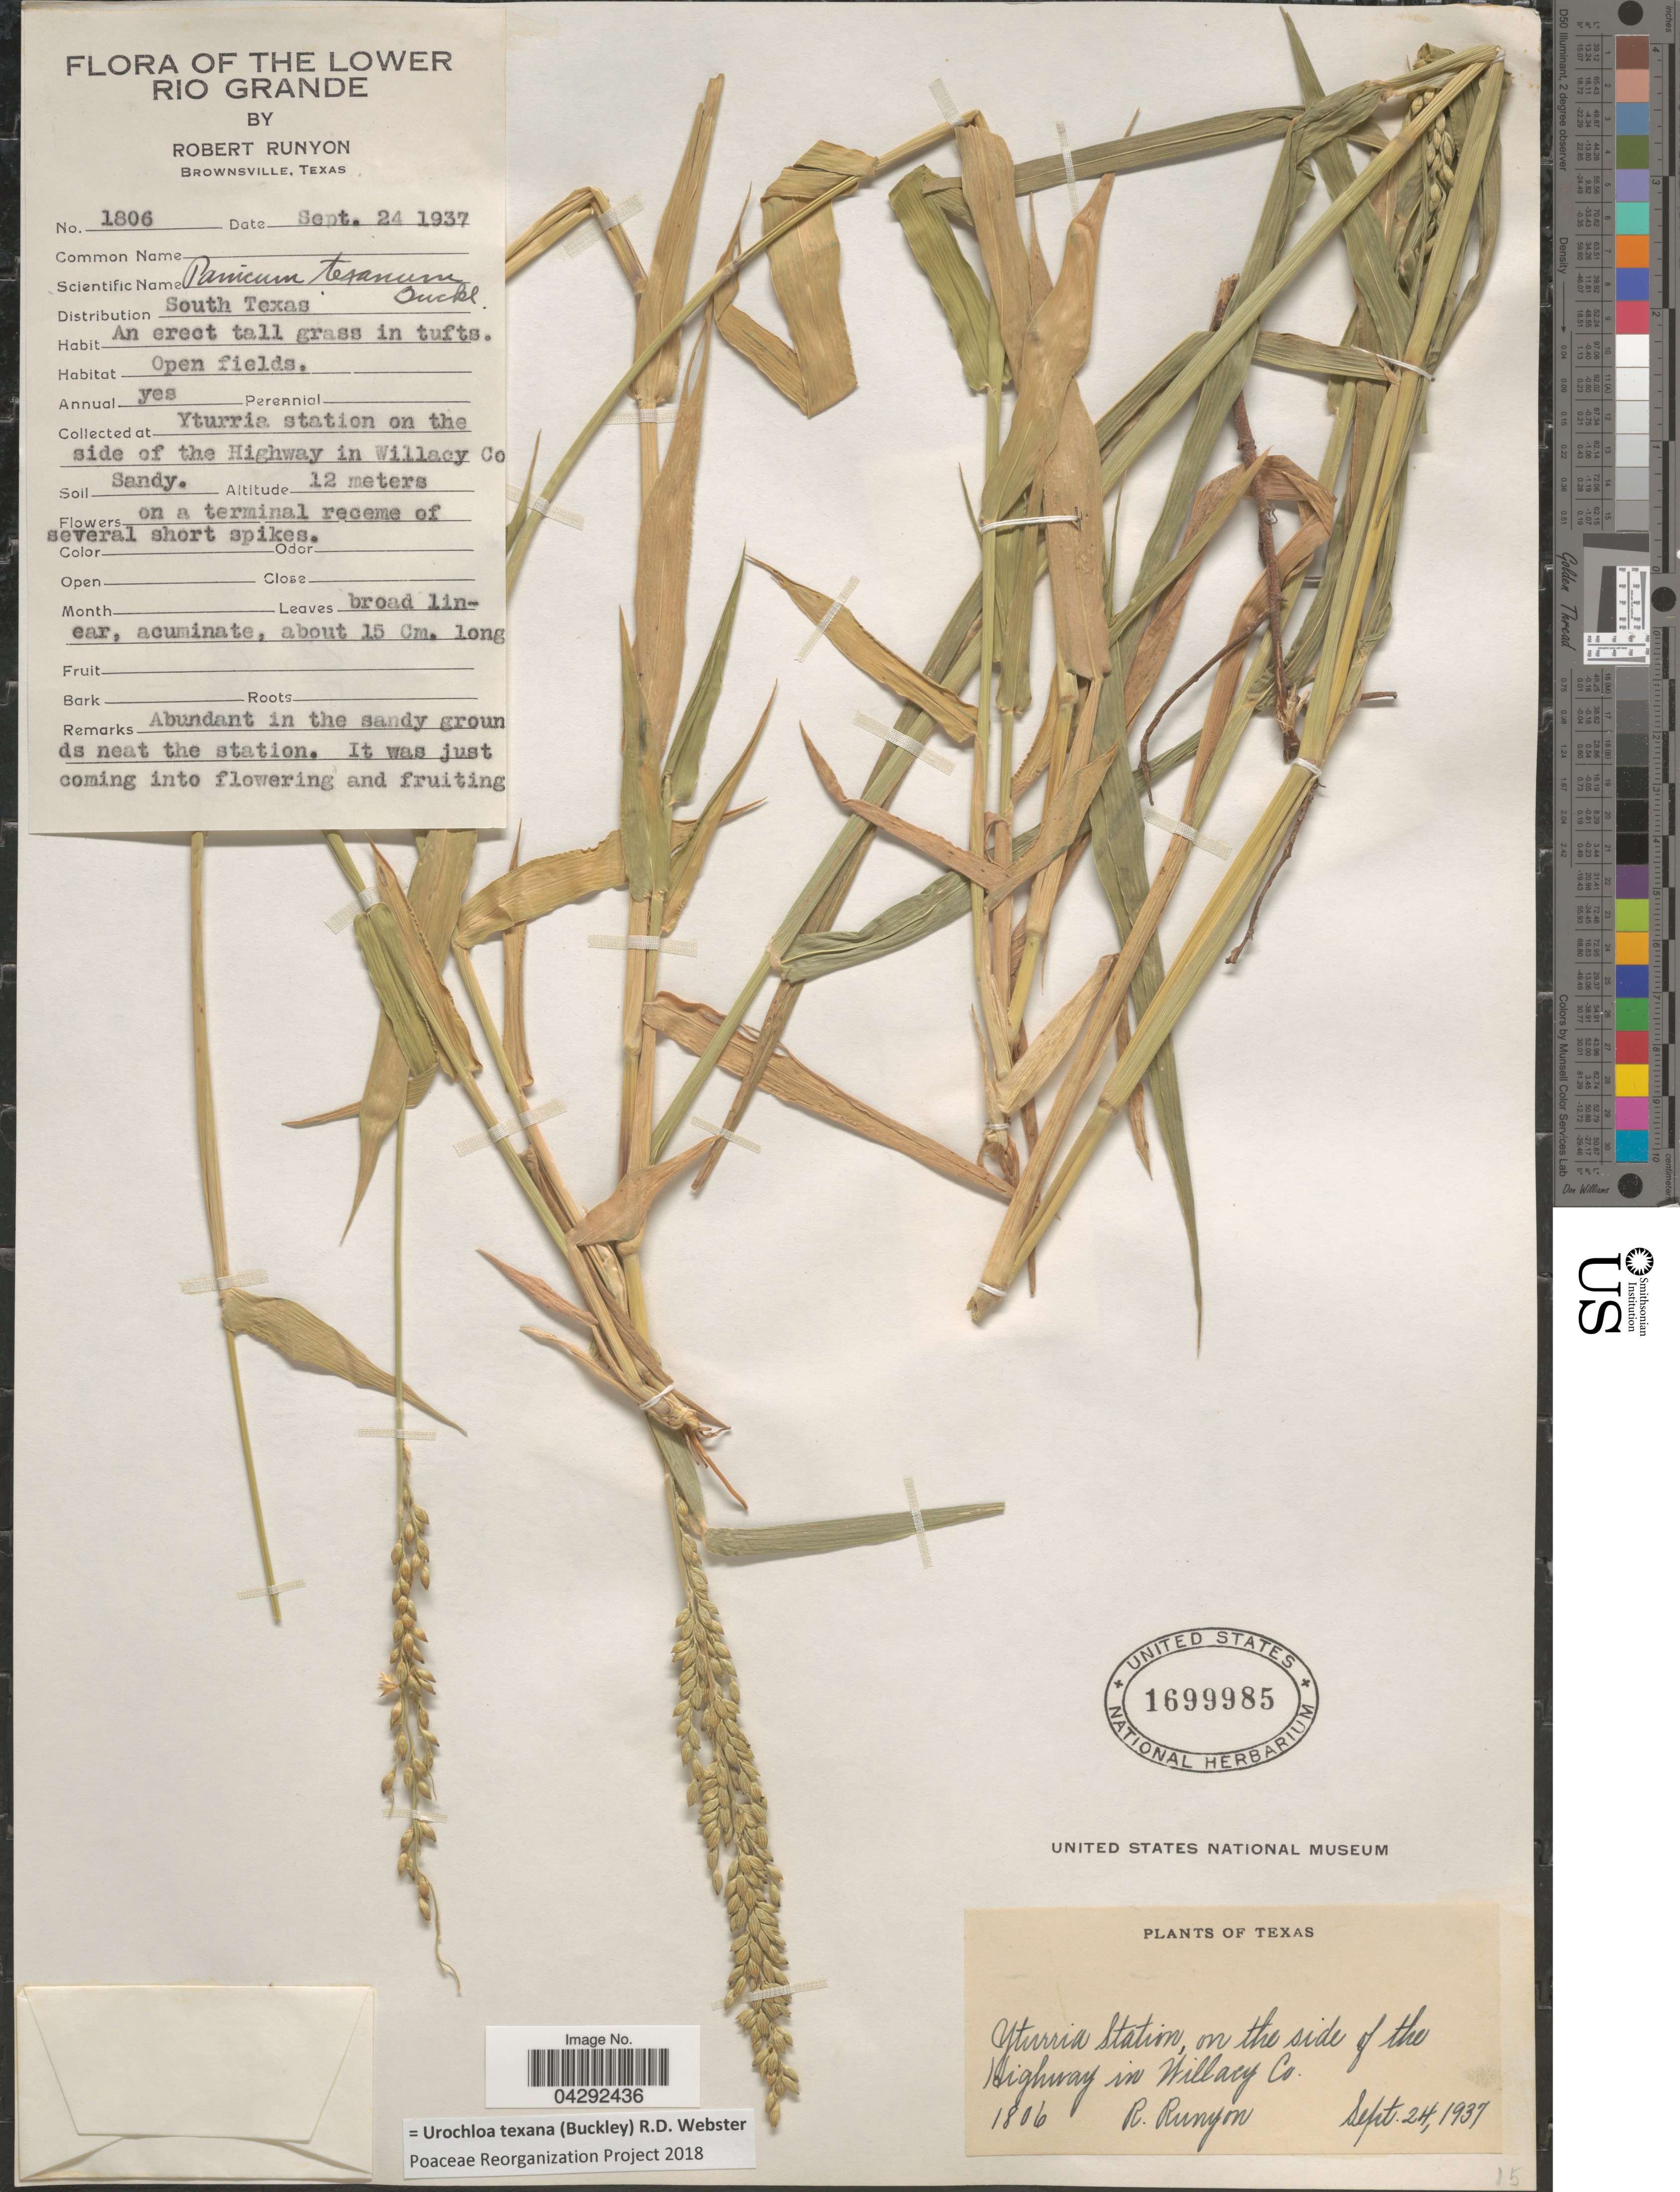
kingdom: Plantae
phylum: Tracheophyta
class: Liliopsida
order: Poales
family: Poaceae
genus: Urochloa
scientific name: Urochloa texana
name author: (Buckley) R.D. Webster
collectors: R. Runyon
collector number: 1806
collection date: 1937-09-24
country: United States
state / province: Texas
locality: The Lower Rio Grande. Yturria station on the side of the Highway in Willacy Co.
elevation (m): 12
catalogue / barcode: US 1699985